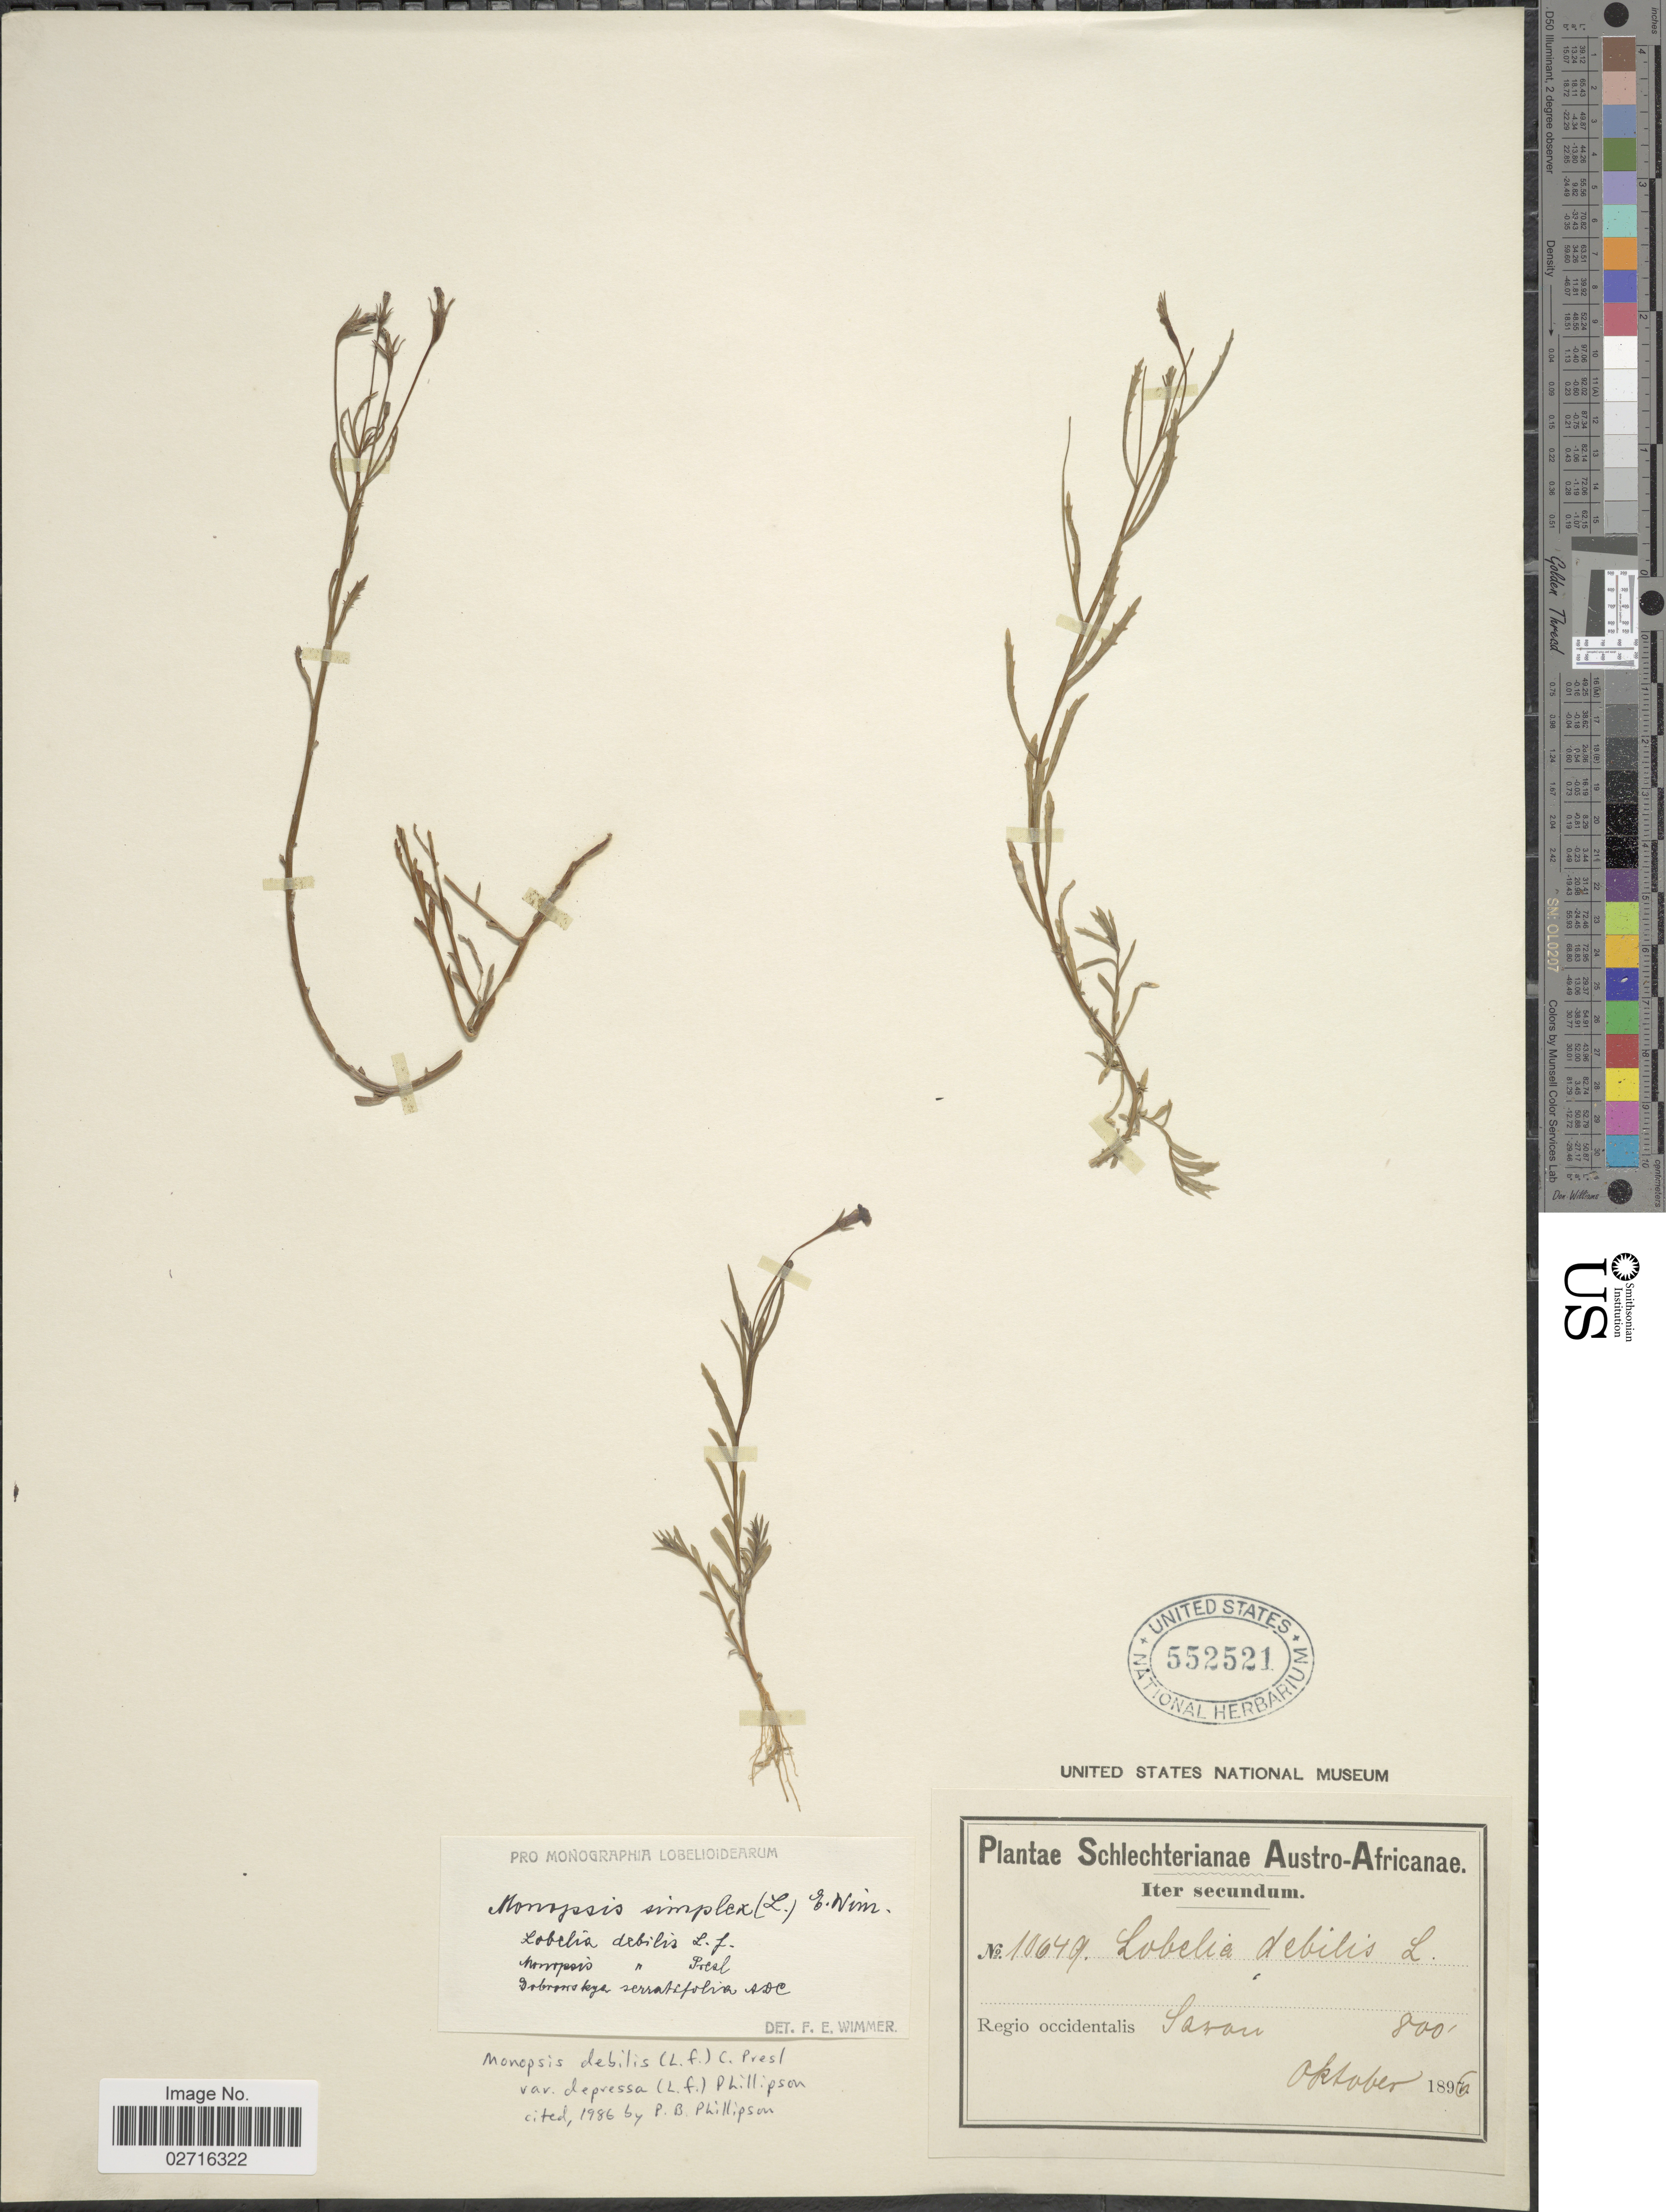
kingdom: Plantae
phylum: Tracheophyta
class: Magnoliopsida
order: Asterales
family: Campanulaceae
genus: Monopsis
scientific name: Monopsis debilis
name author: (L. f.) C. Presl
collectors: Schlechter, --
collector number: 10649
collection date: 1896-10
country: South Africa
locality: Austro-Africanae, Regio occidentalis, Saron.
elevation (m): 244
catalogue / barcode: US 552521